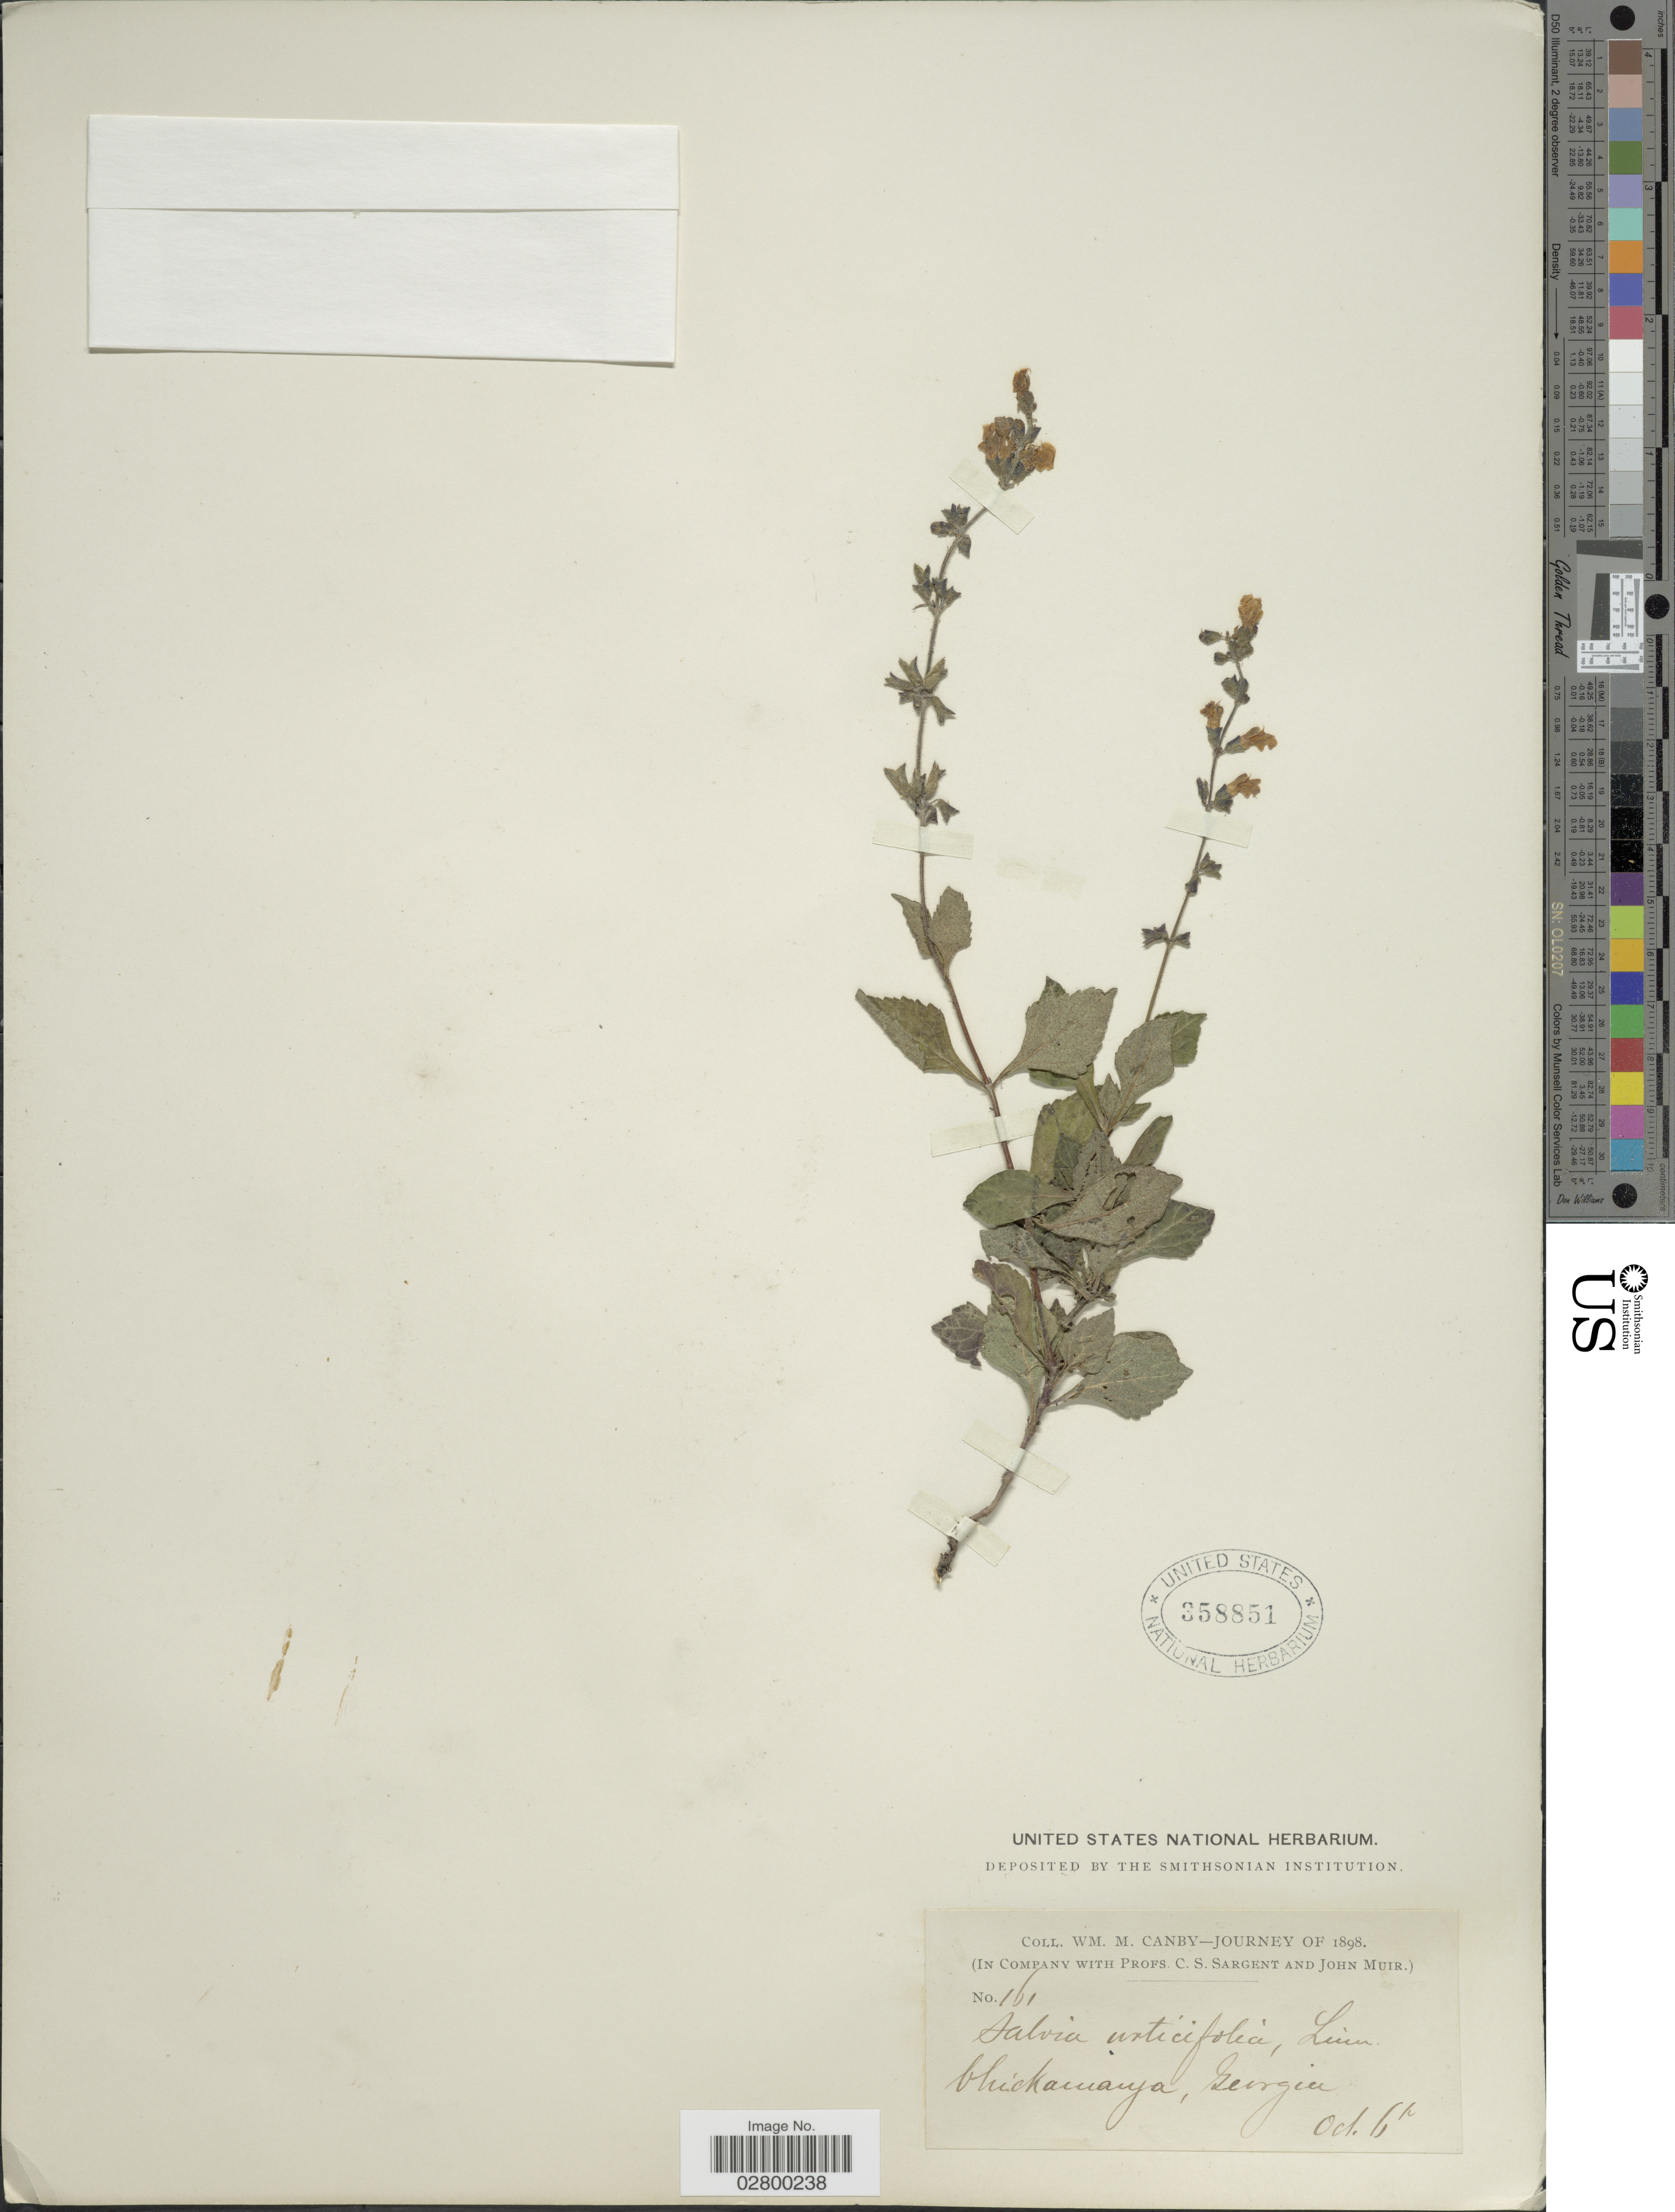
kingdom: Plantae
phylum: Tracheophyta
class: Magnoliopsida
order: Lamiales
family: Lamiaceae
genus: Salvia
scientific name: Salvia urticifolia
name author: L.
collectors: W. M. Canby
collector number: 161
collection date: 1898-10-06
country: United States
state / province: Georgia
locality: Chickamauga.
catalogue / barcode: US 358851